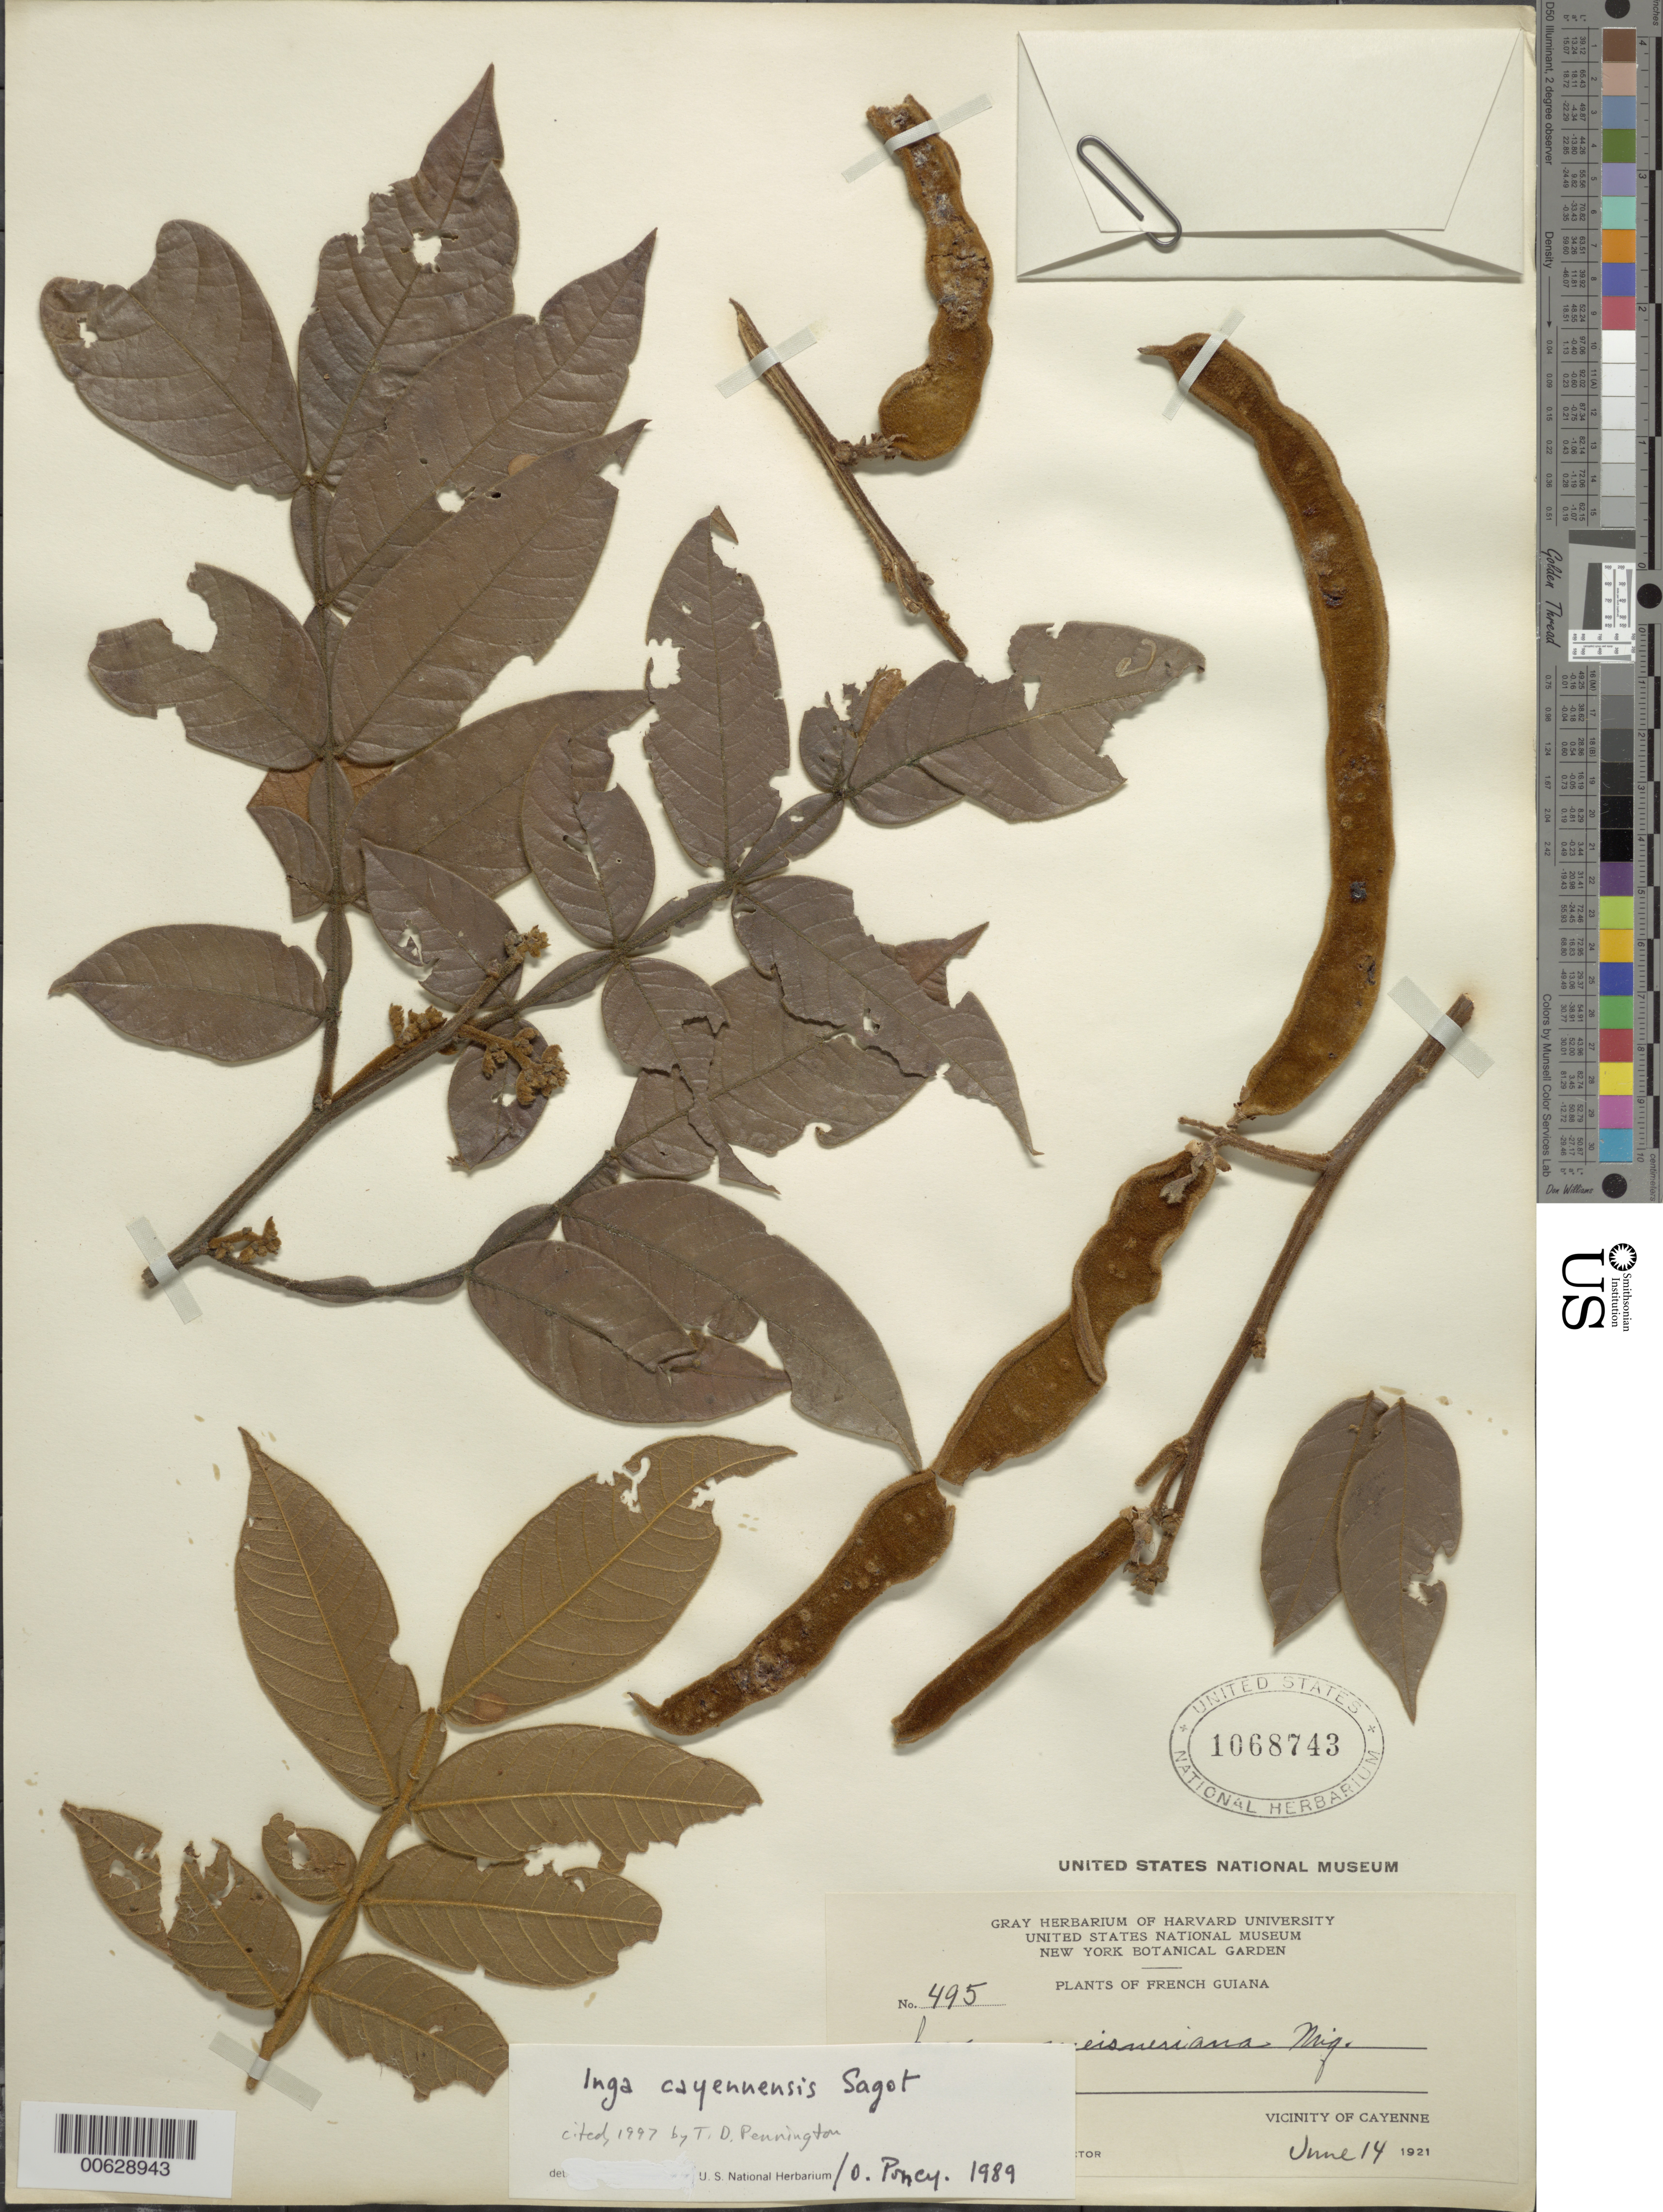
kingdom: Plantae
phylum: Tracheophyta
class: Magnoliopsida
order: Fabales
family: Fabaceae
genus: Inga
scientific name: Inga cayennensis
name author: Sagot ex Benth.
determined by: Poncy, O.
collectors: W. E. Broadway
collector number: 495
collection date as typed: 14-Jun-21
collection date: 1921-06-14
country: French Guiana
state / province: Cayenne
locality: Cayenne, vic.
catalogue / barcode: US 1068743